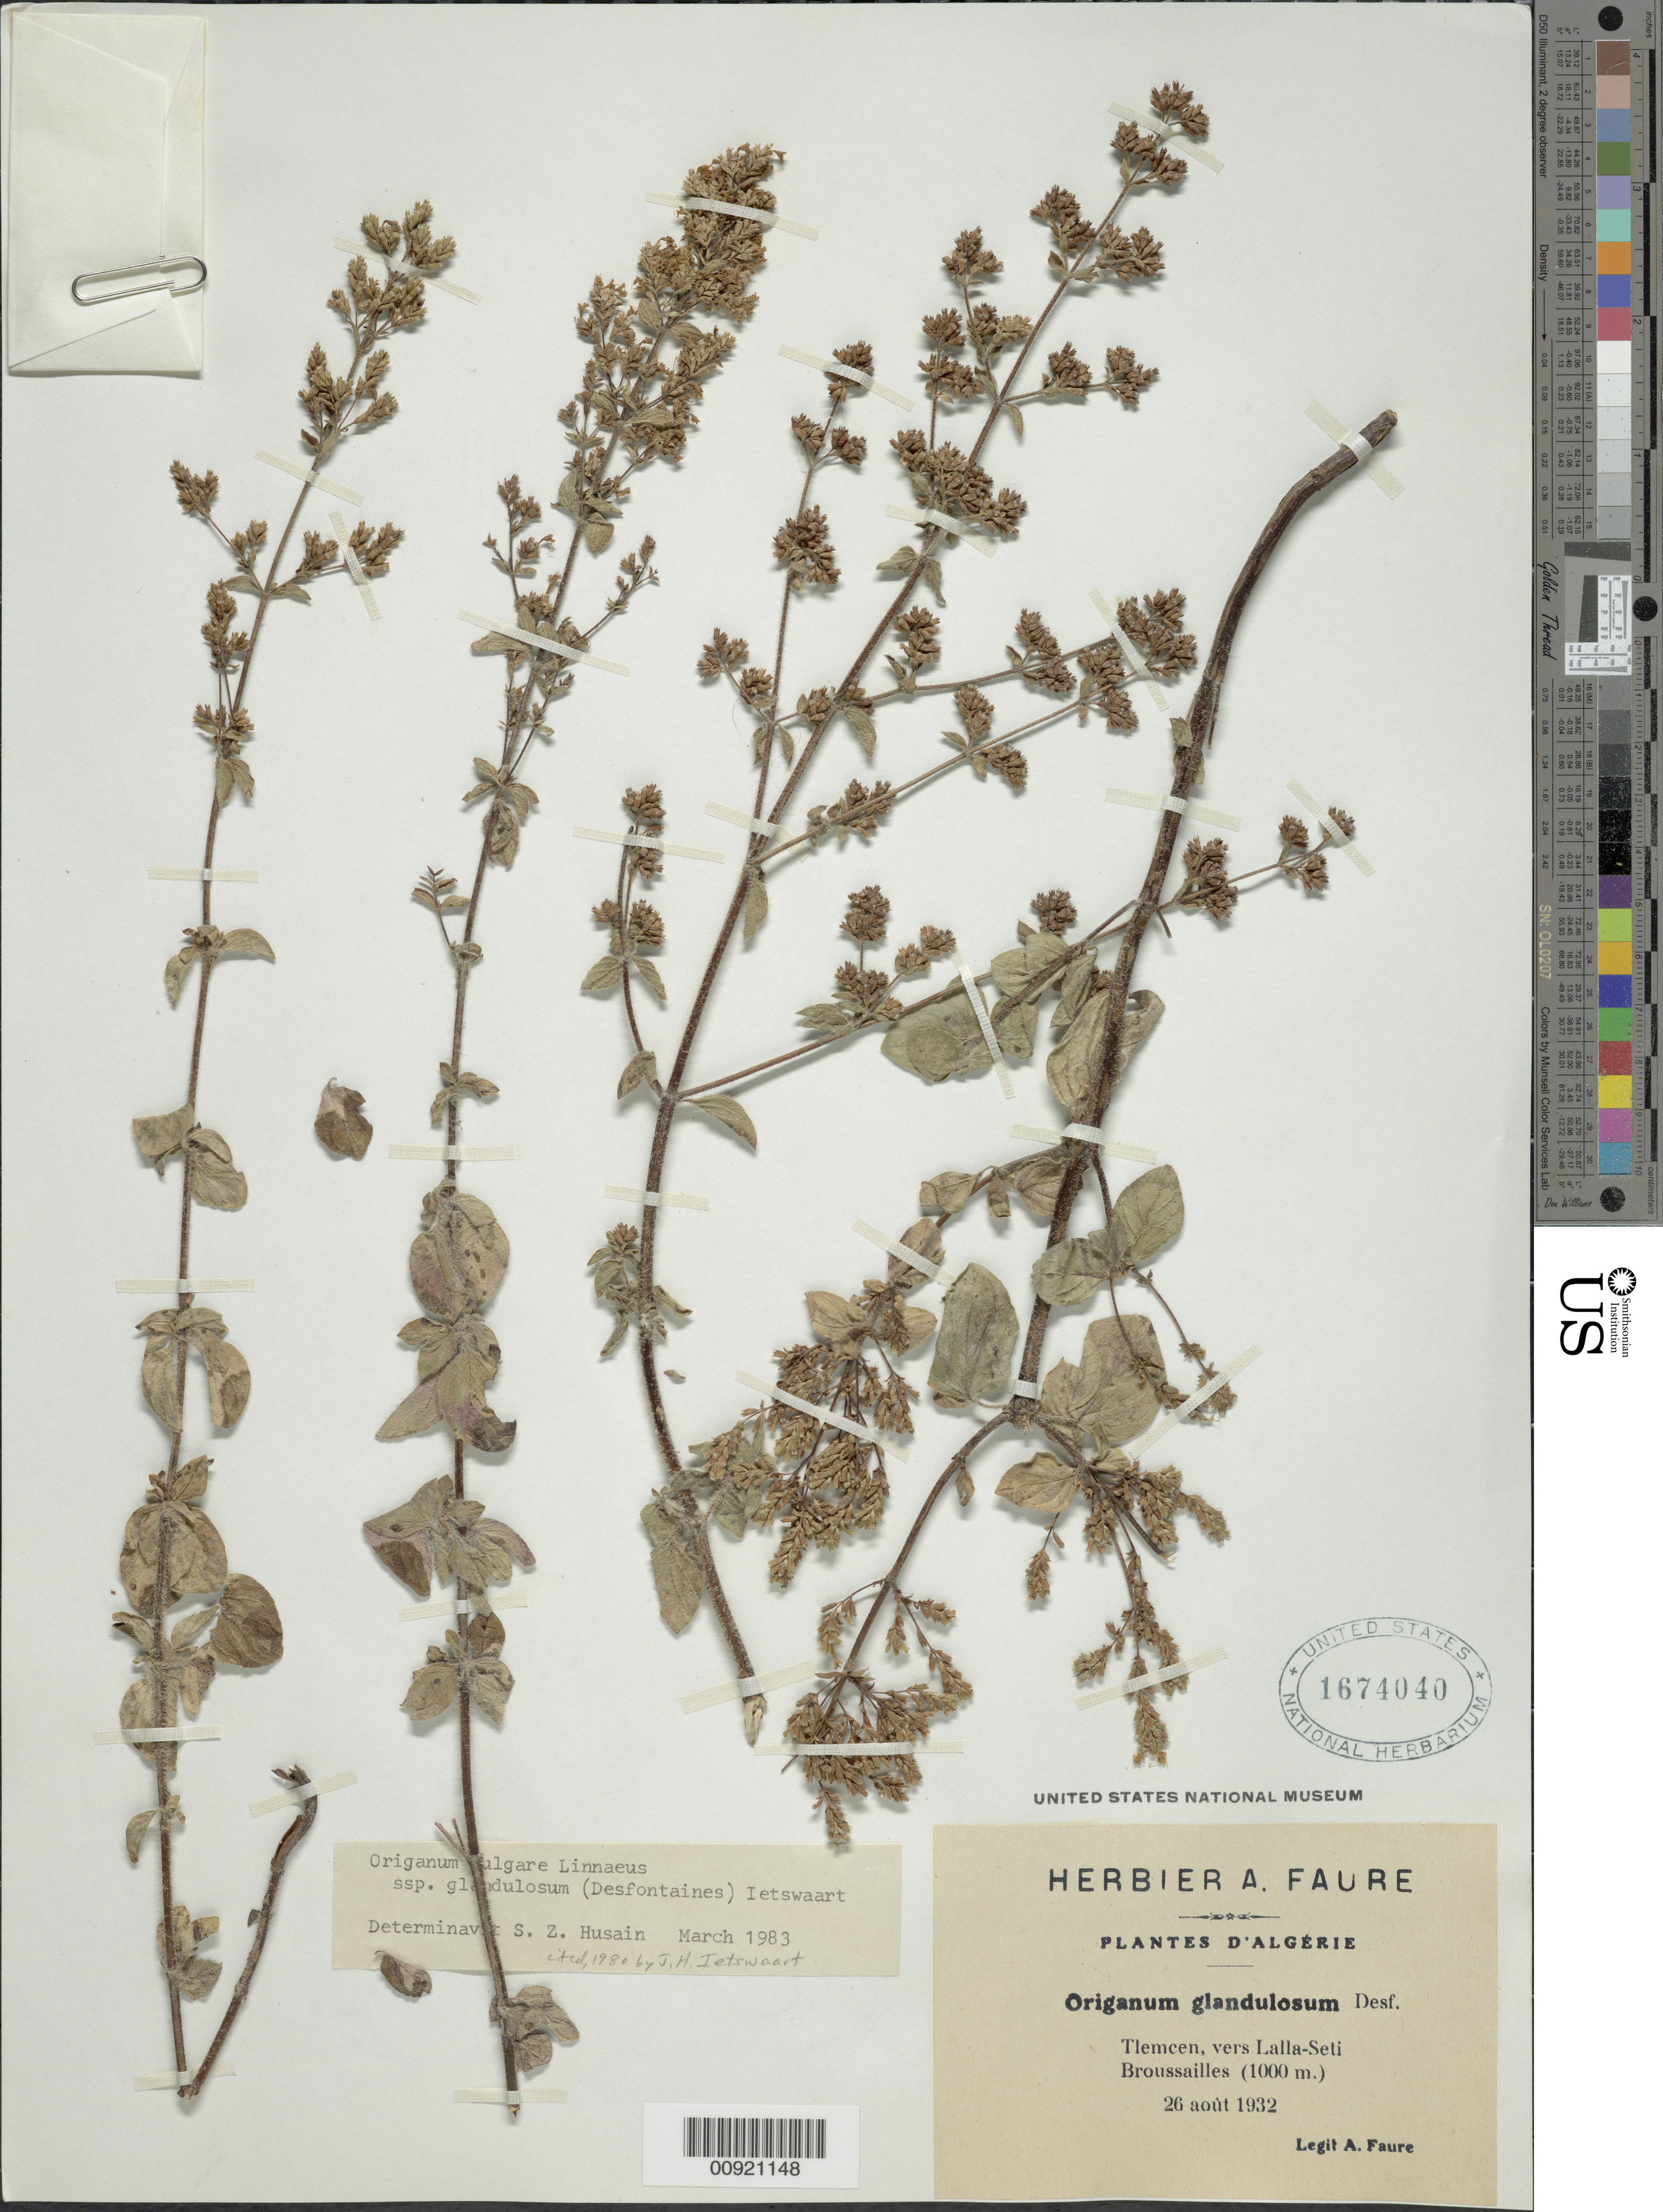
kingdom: Plantae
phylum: Tracheophyta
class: Magnoliopsida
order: Lamiales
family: Lamiaceae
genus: Origanum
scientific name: Origanum vulgare subsp. glandulosum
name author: Ietsw.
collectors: A. Faure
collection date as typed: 26 Aug 1932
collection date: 1932-08-26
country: Algeria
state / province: Tlemcen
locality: Tlemcen, vers Lalla-Seti Broussailles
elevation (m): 1000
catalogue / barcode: US 1674040